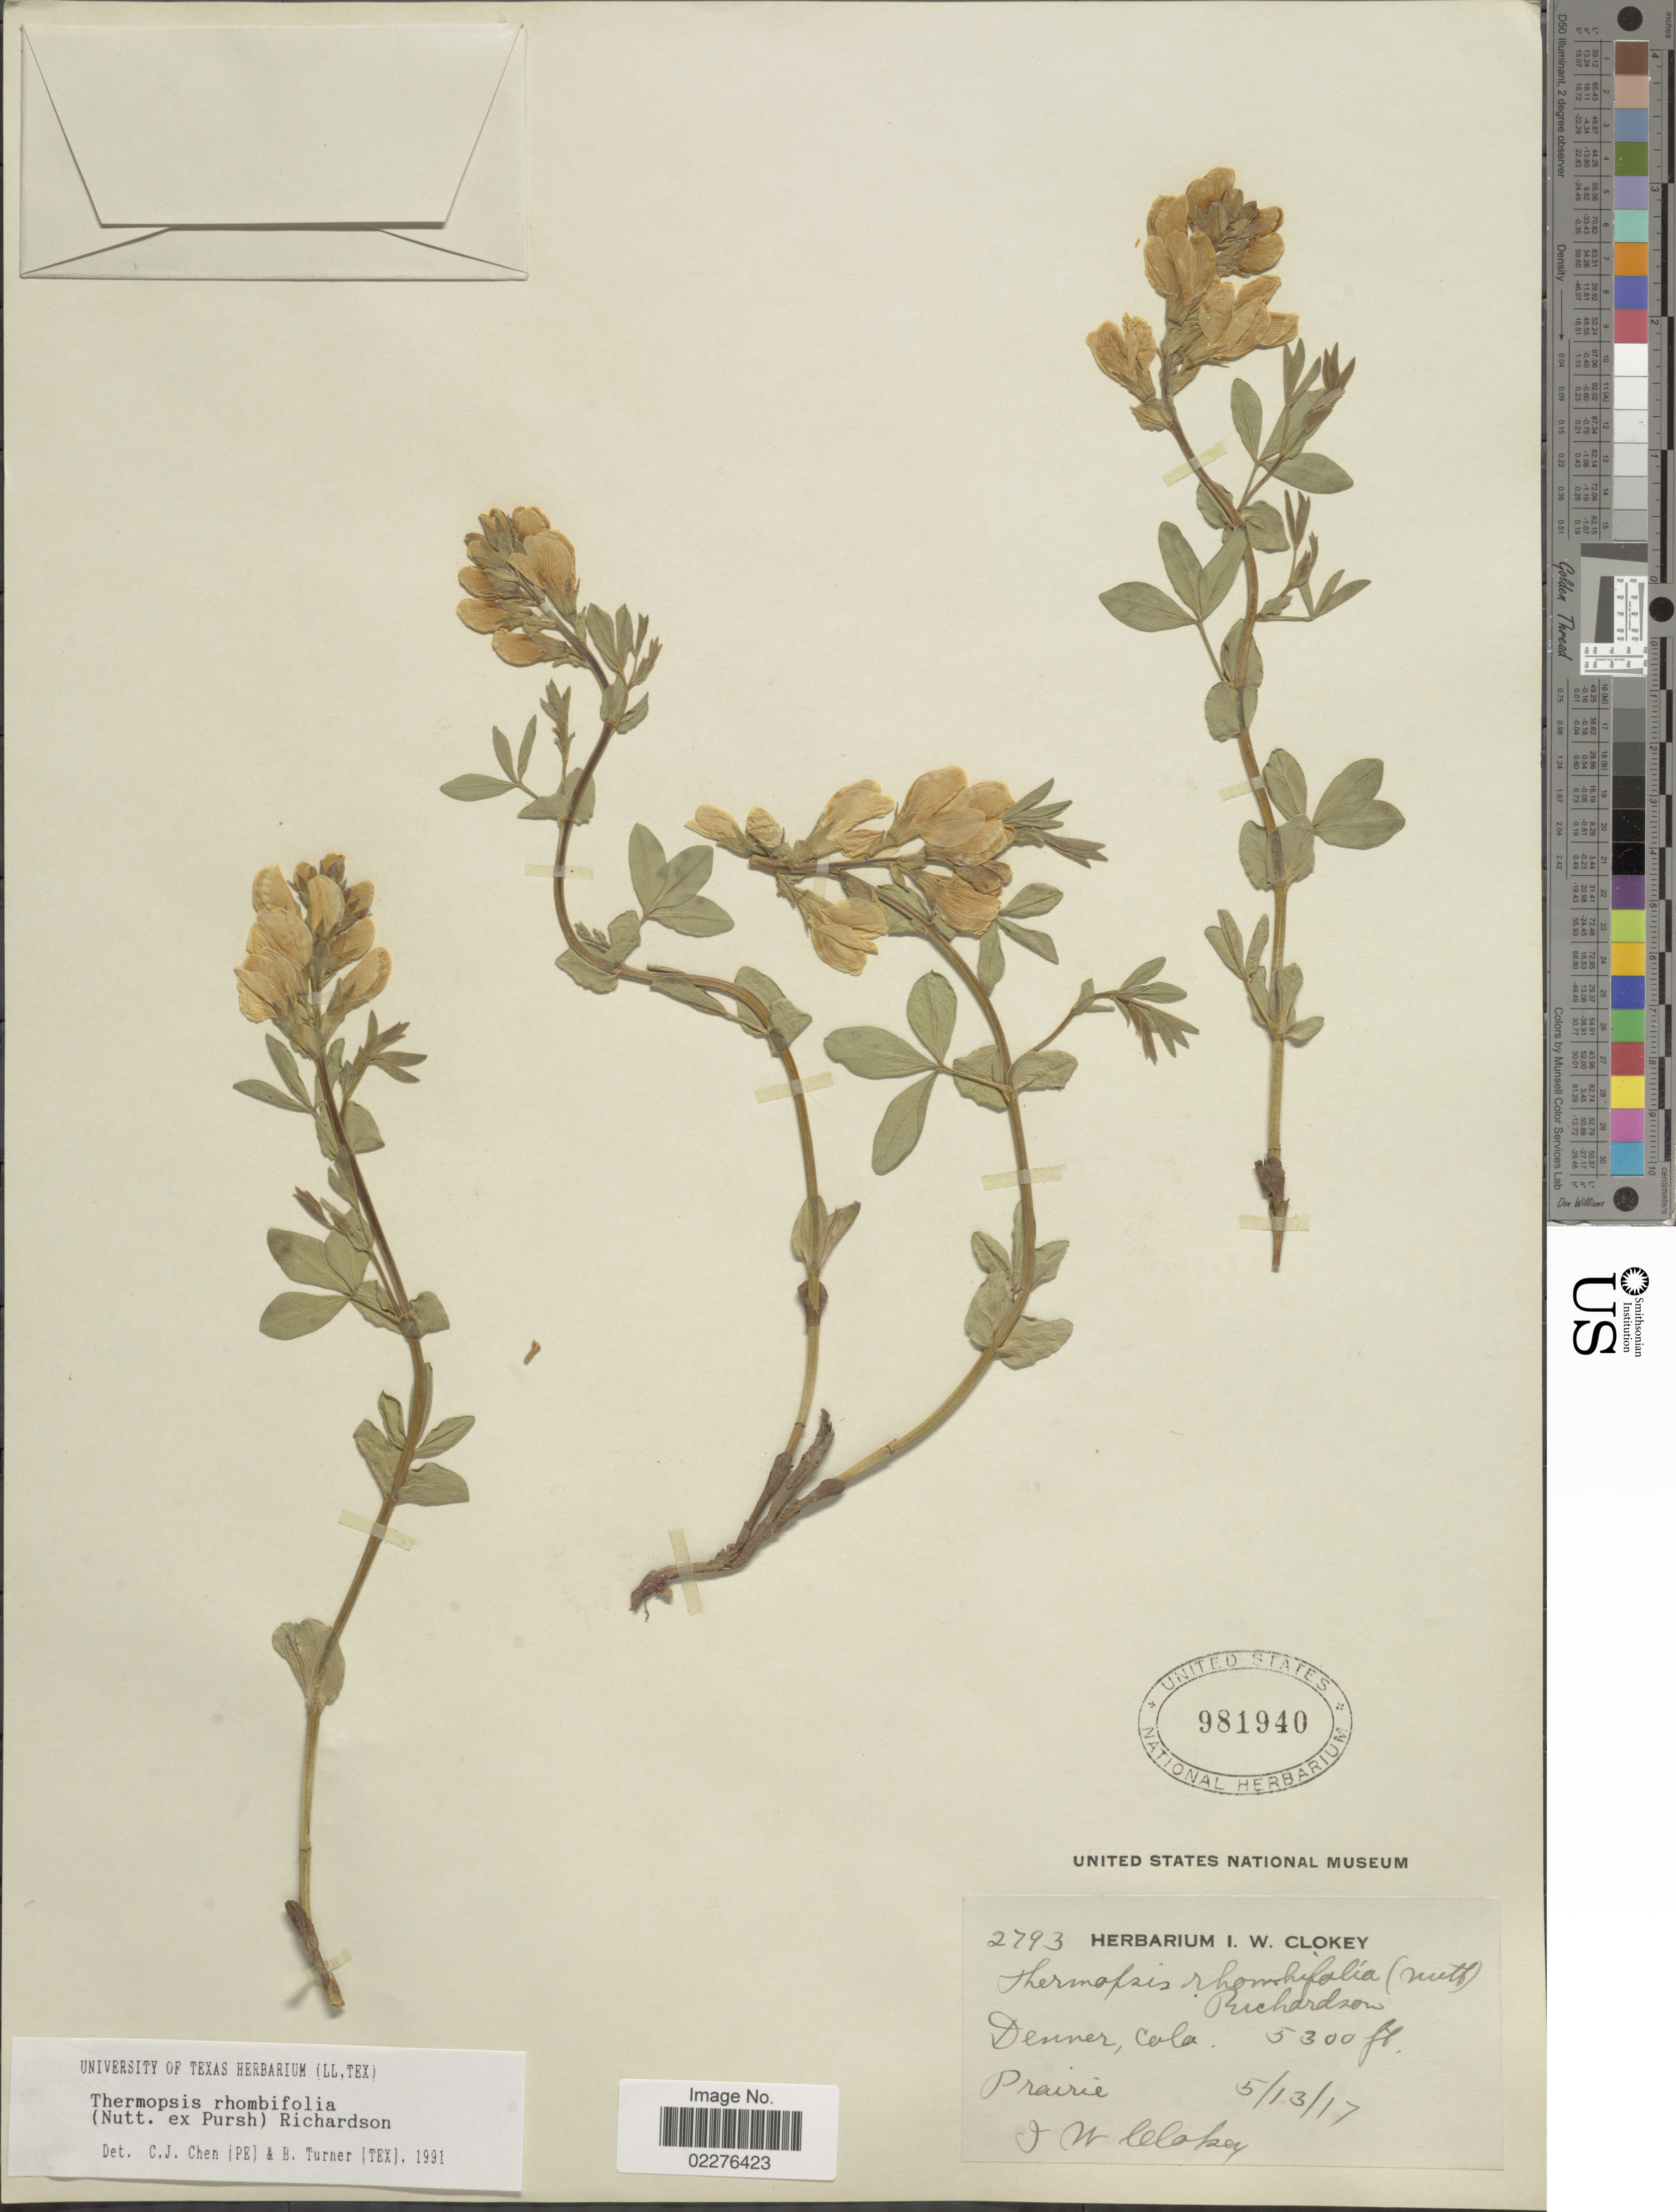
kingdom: Plantae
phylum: Tracheophyta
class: Magnoliopsida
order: Fabales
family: Fabaceae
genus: Thermopsis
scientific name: Thermopsis rhombifolia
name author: Richardson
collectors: I. W. Clokey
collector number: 2793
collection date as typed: Transcribed d/m/y: 13/5/17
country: United States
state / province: Colorado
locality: Denner, Prairie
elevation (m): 1615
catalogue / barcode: US 981940